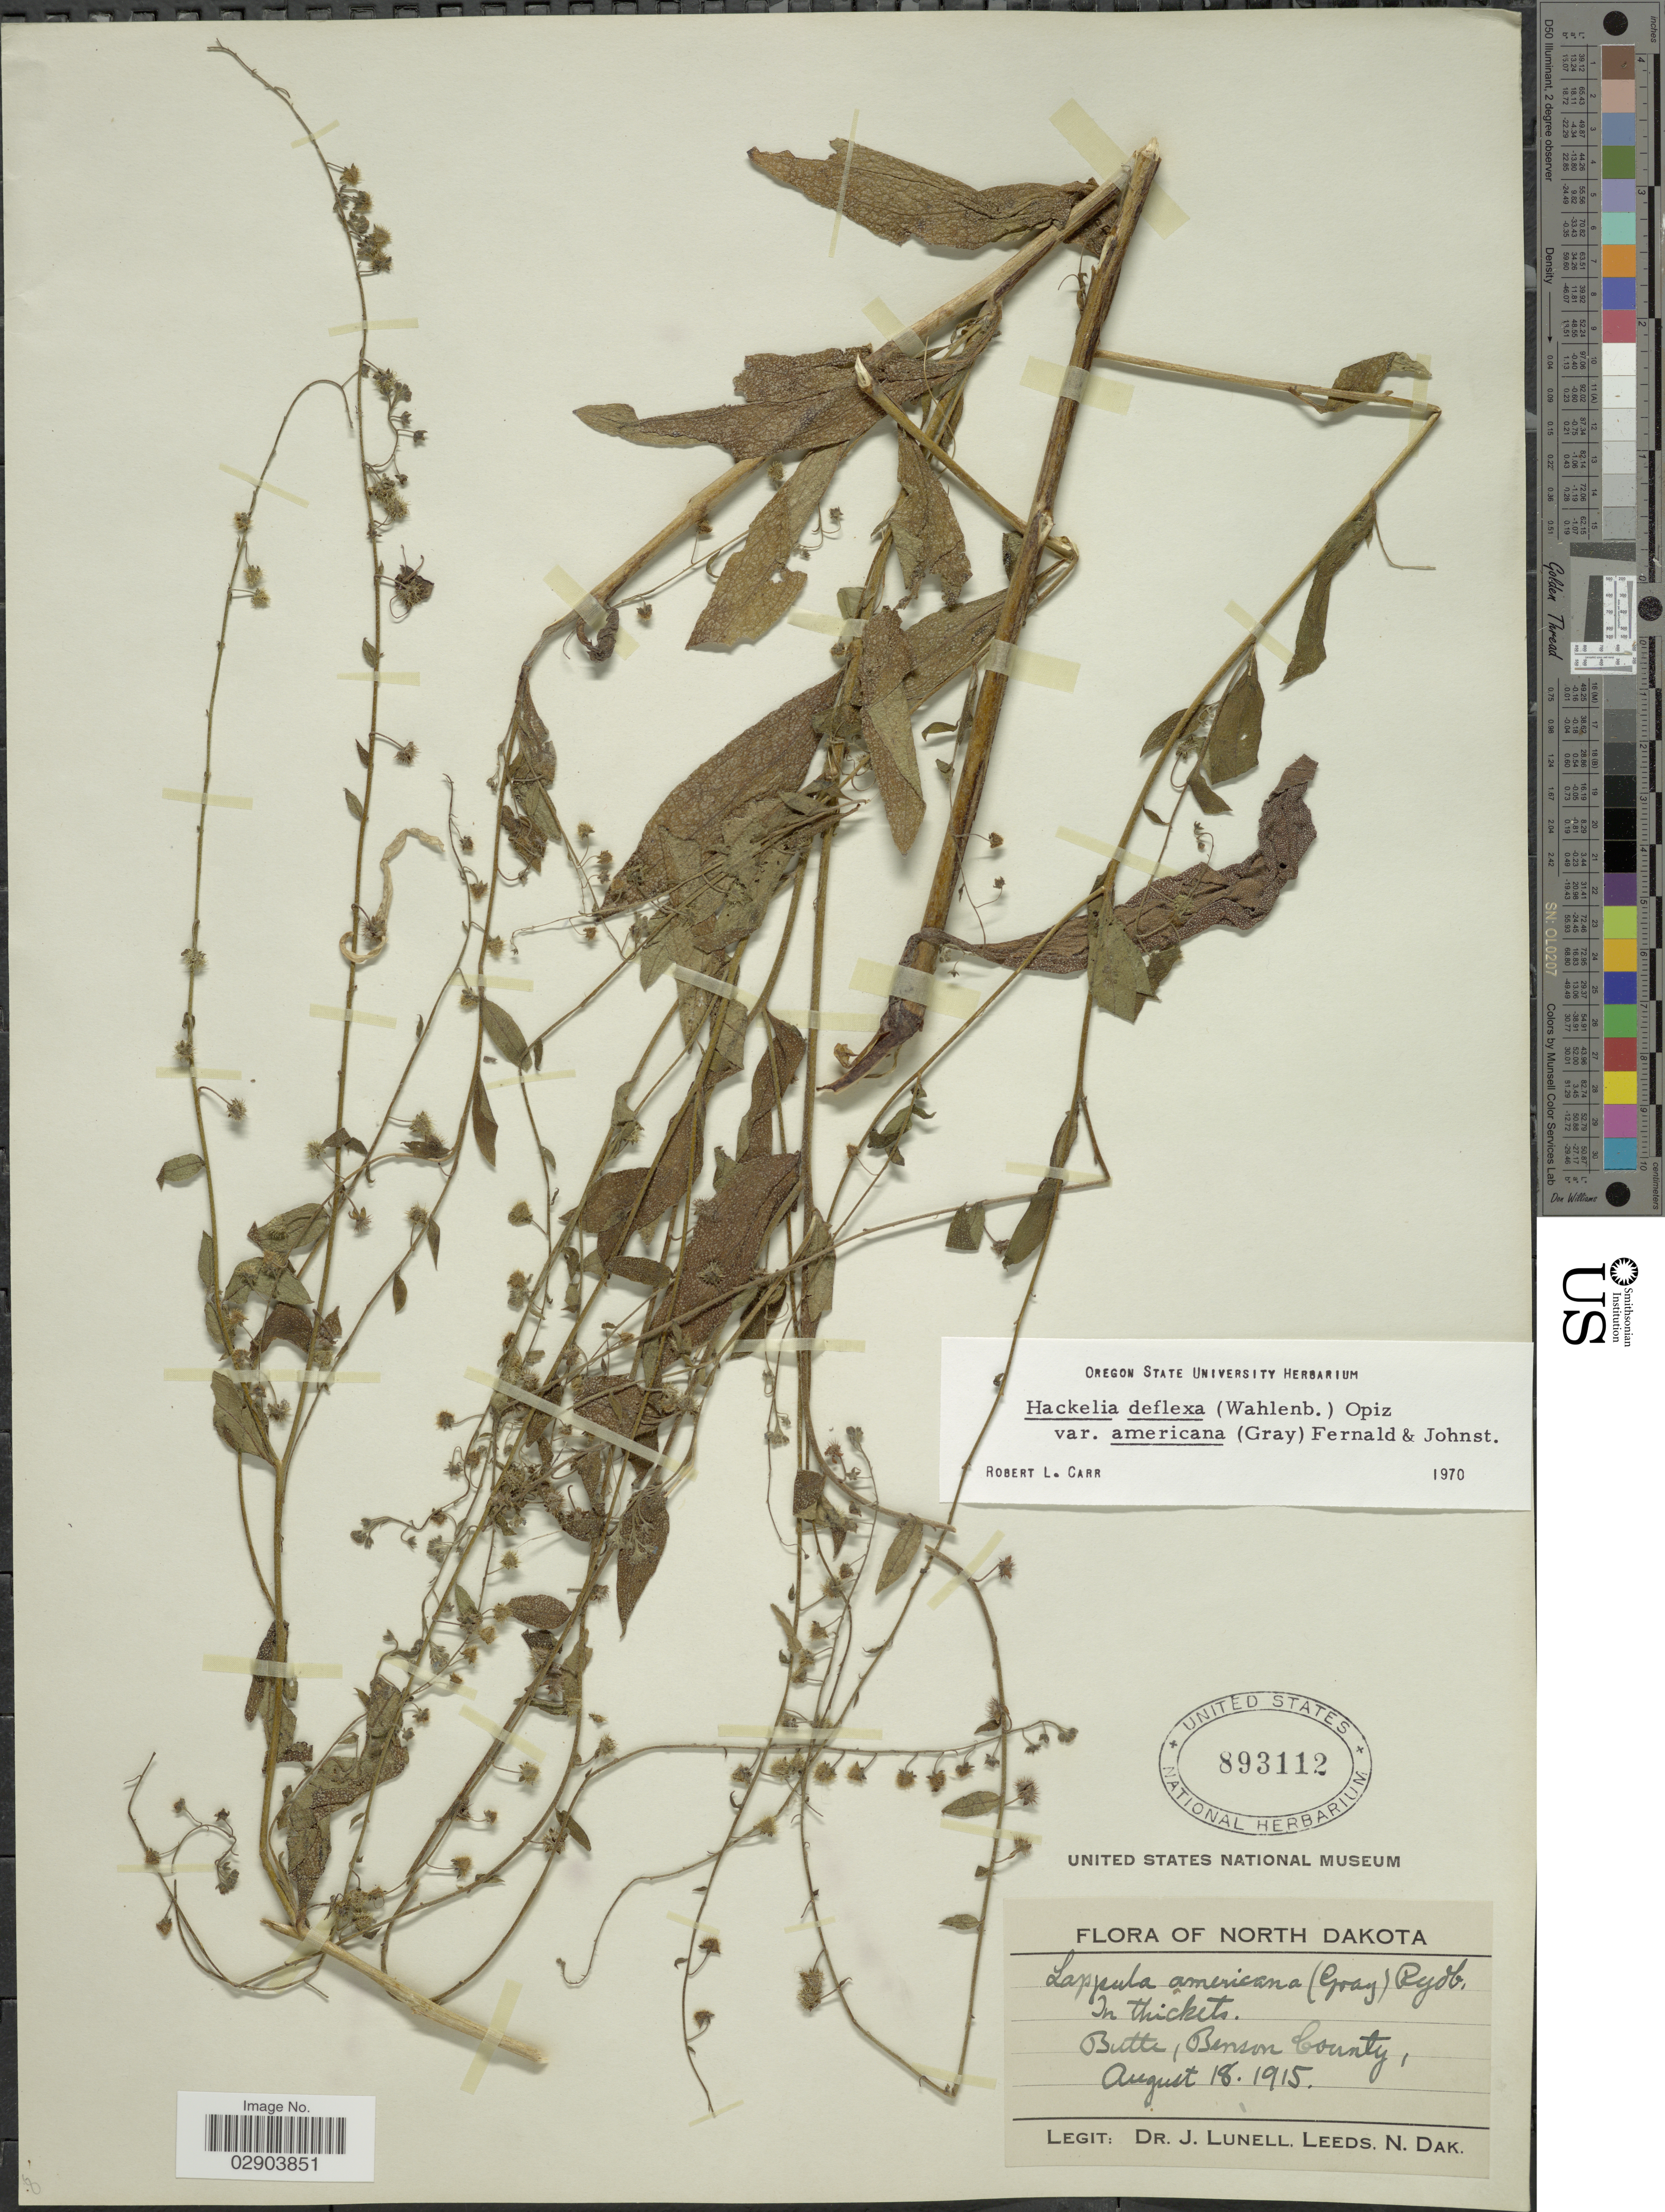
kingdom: Plantae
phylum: Tracheophyta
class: Magnoliopsida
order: Boraginales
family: Boraginaceae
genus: Hackelia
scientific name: Hackelia deflexa var. americana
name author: (A. Gray) Fernald & I.M. Johnst.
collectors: J. Leeds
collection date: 1915-08-18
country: United States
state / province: North Dakota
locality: Butte, Benson County.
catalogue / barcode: US 893112